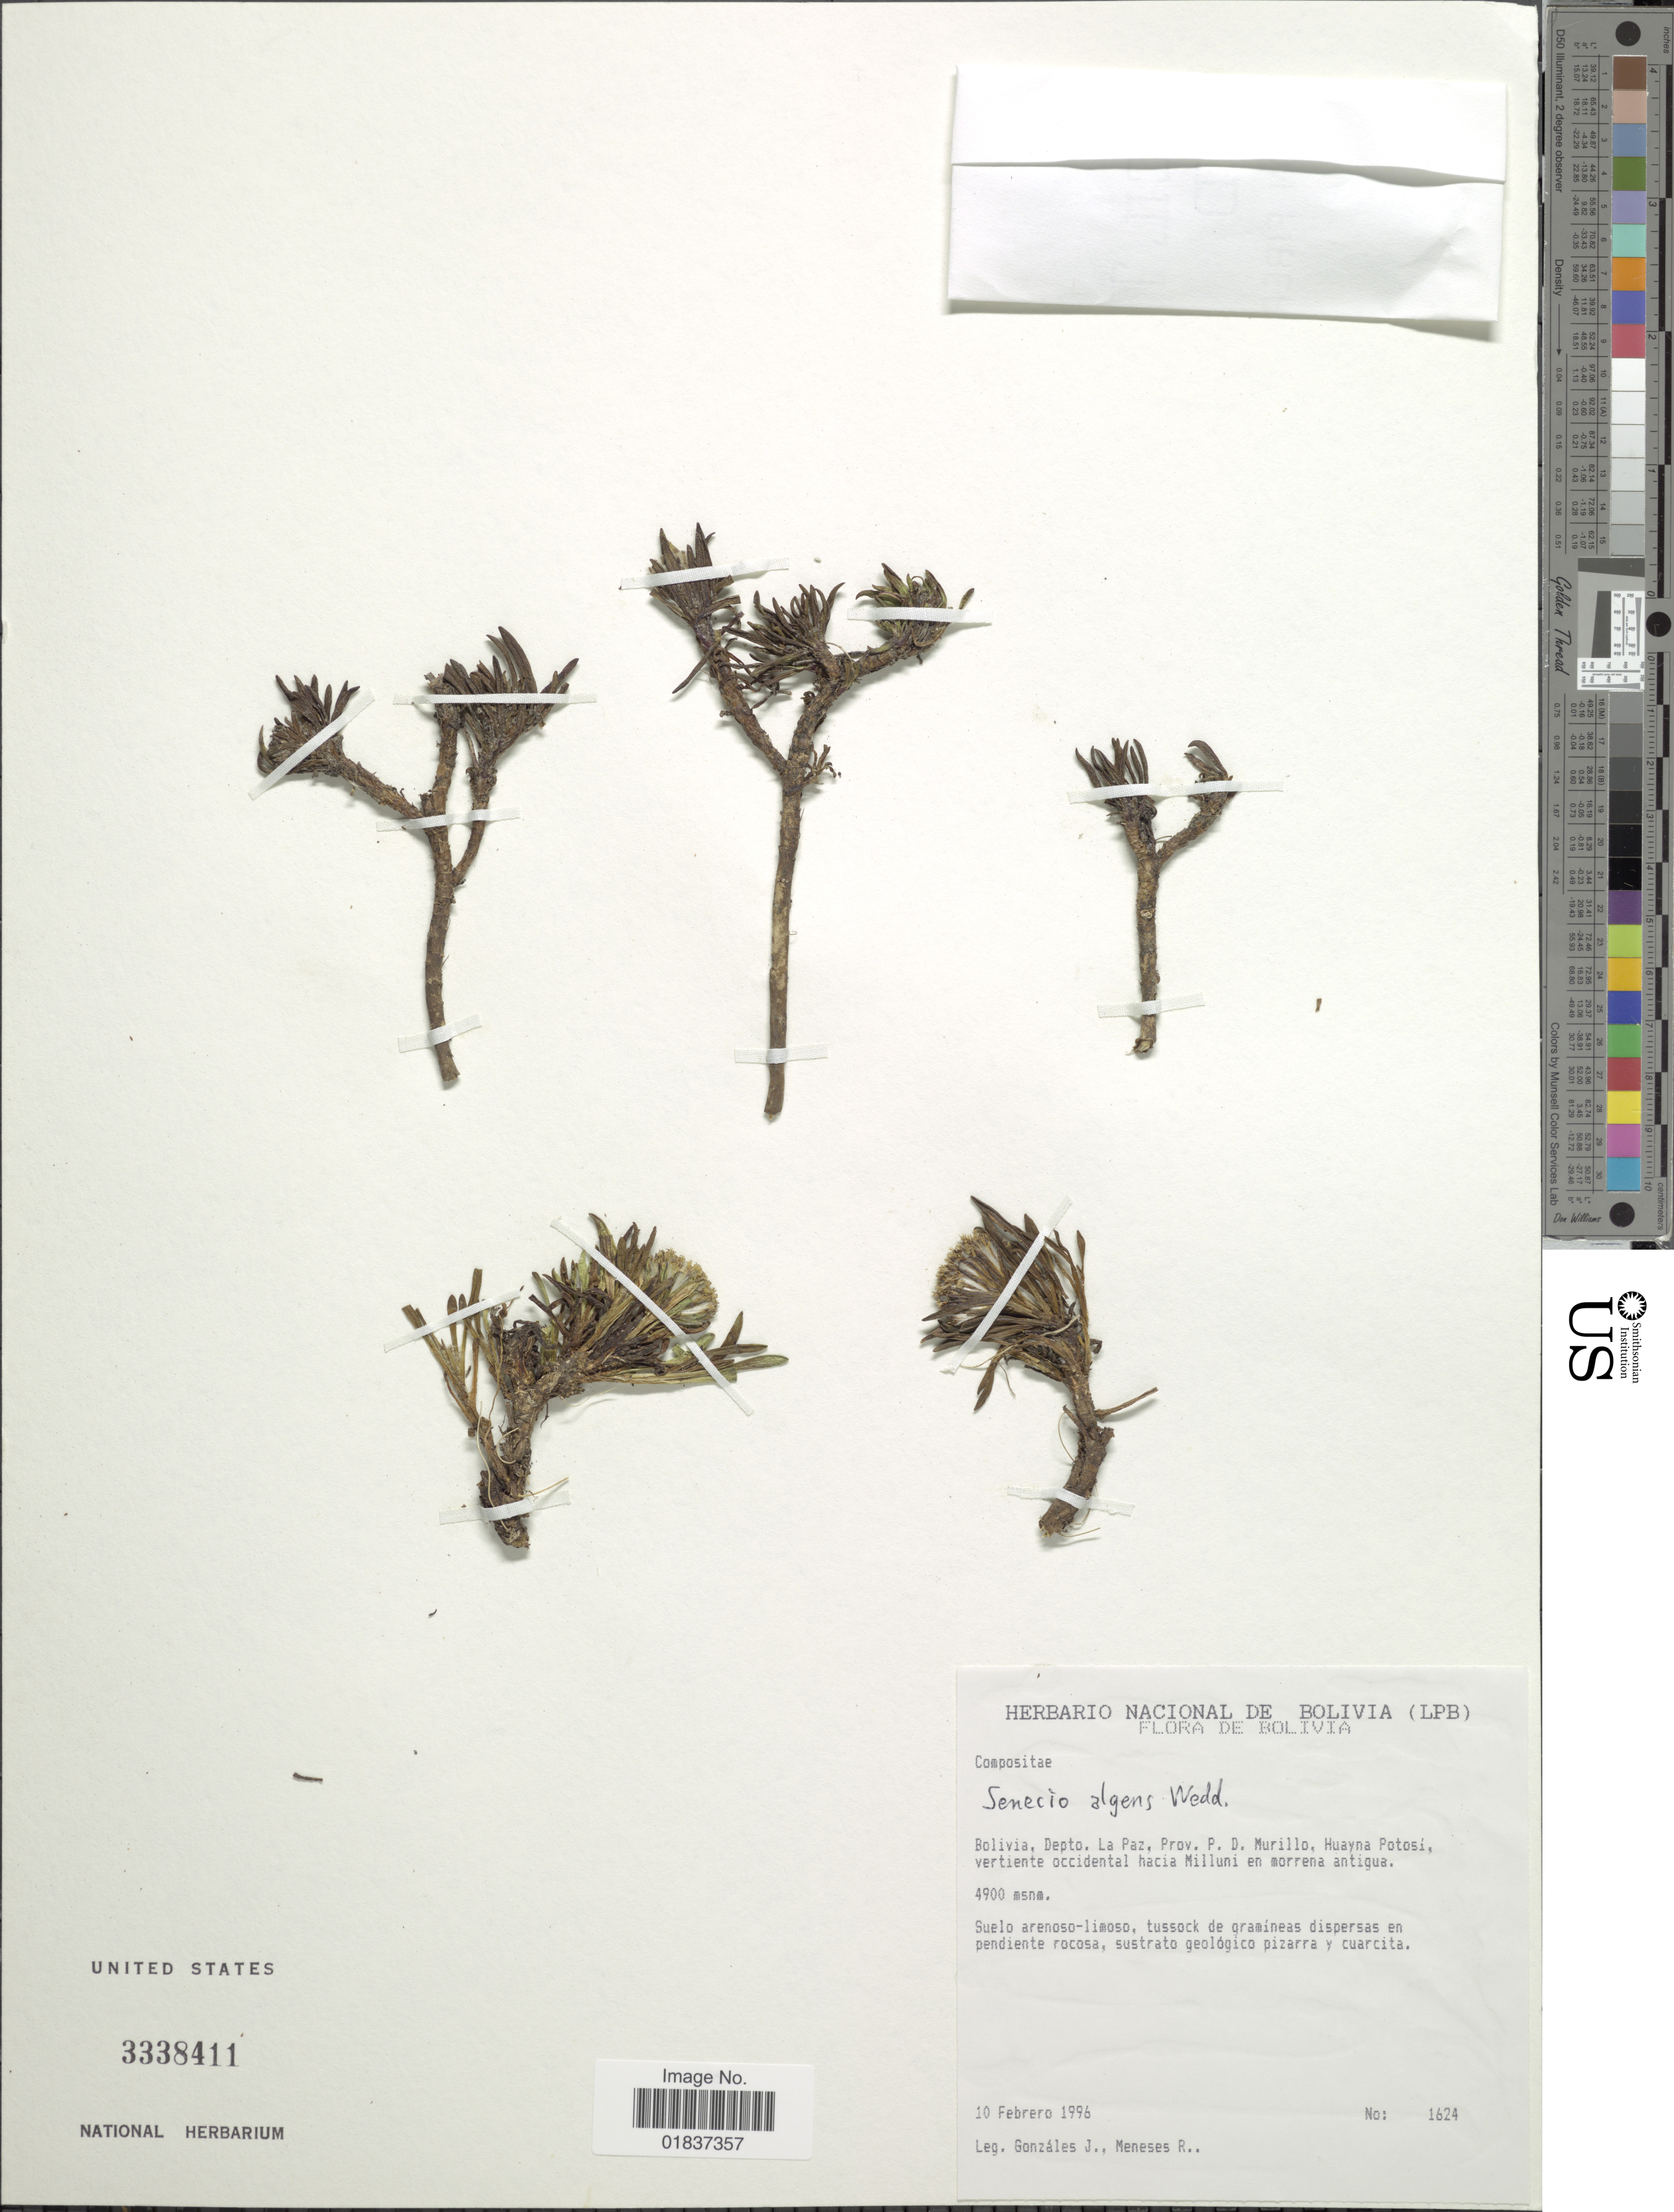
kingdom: Plantae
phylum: Tracheophyta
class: Magnoliopsida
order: Asterales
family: Asteraceae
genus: Senecio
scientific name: Senecio algens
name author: Wedd.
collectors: J. Gonzales & R. I. Meneses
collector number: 1624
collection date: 1996-02-10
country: Bolivia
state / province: La Paz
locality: Depto. La Paz, Prov. P. D. Murillo, Huayna Potosi, vertiente occidental hacia Milluni en morrena antigua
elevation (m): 4900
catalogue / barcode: US 3338411